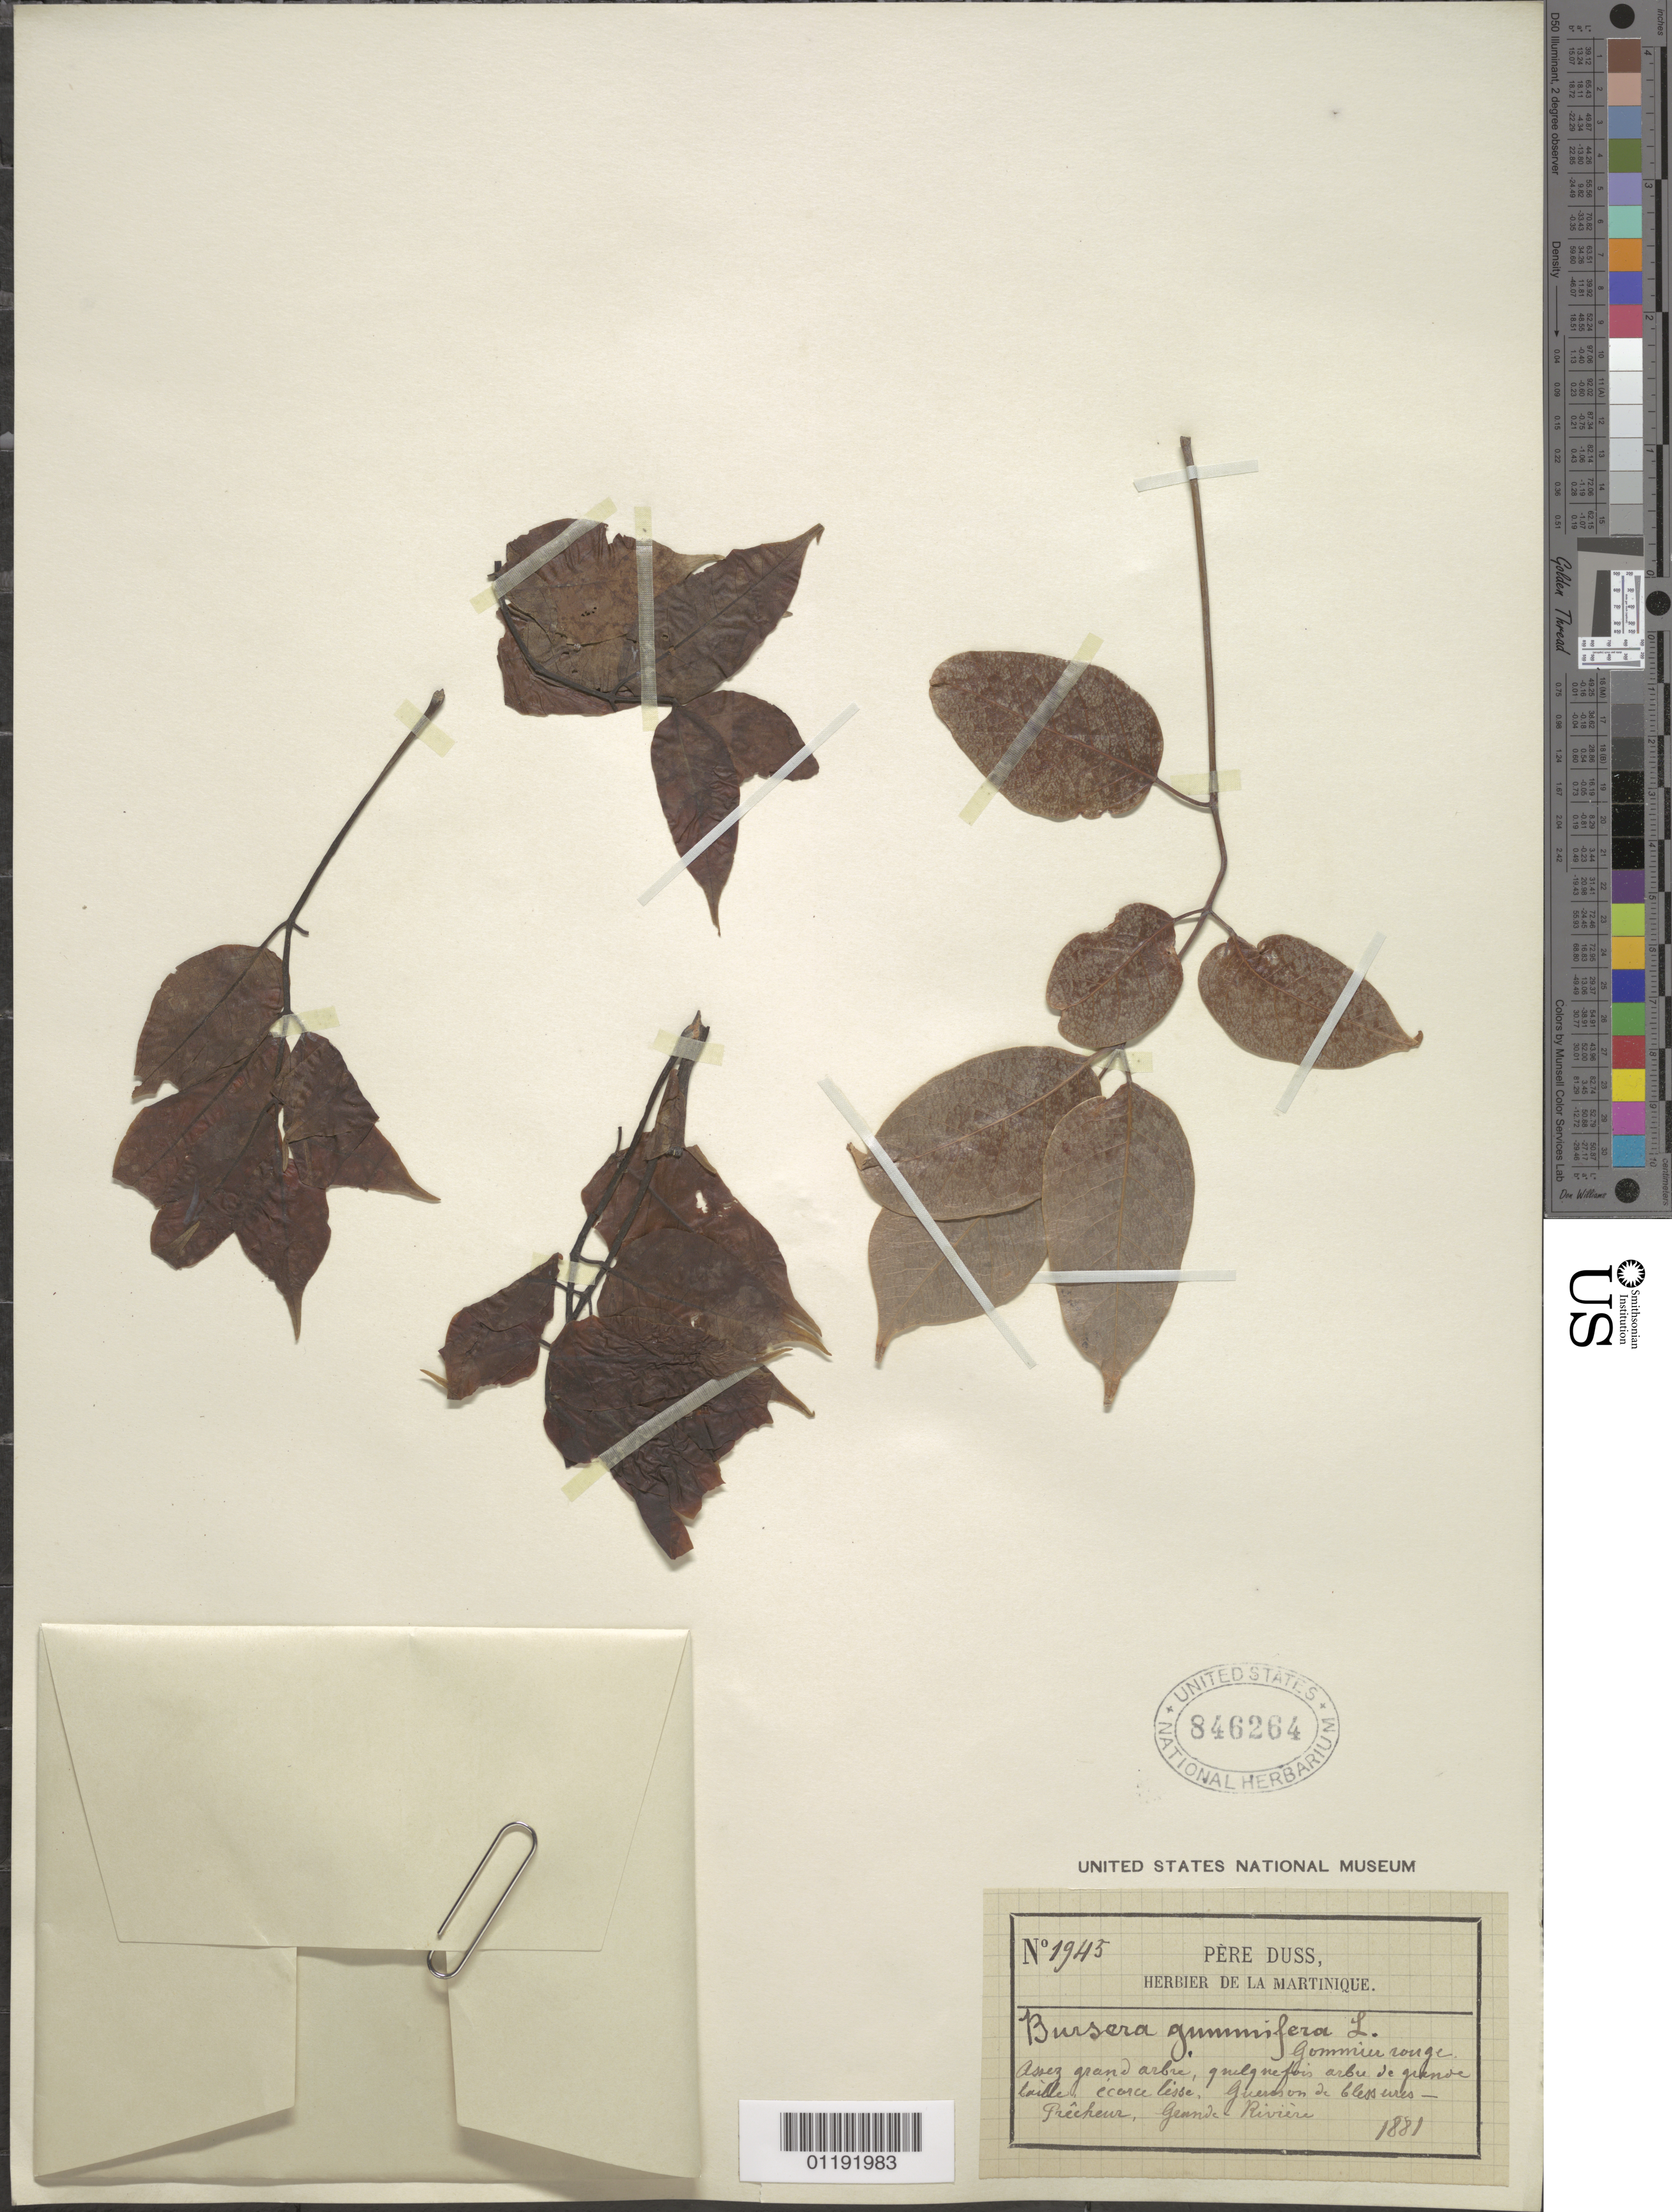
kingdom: Plantae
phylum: Tracheophyta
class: Magnoliopsida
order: Sapindales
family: Burseraceae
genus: Bursera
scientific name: Bursera simaruba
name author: (L.) Sarg.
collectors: F. Duss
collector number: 1945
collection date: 1881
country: Martinique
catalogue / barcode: US 846264